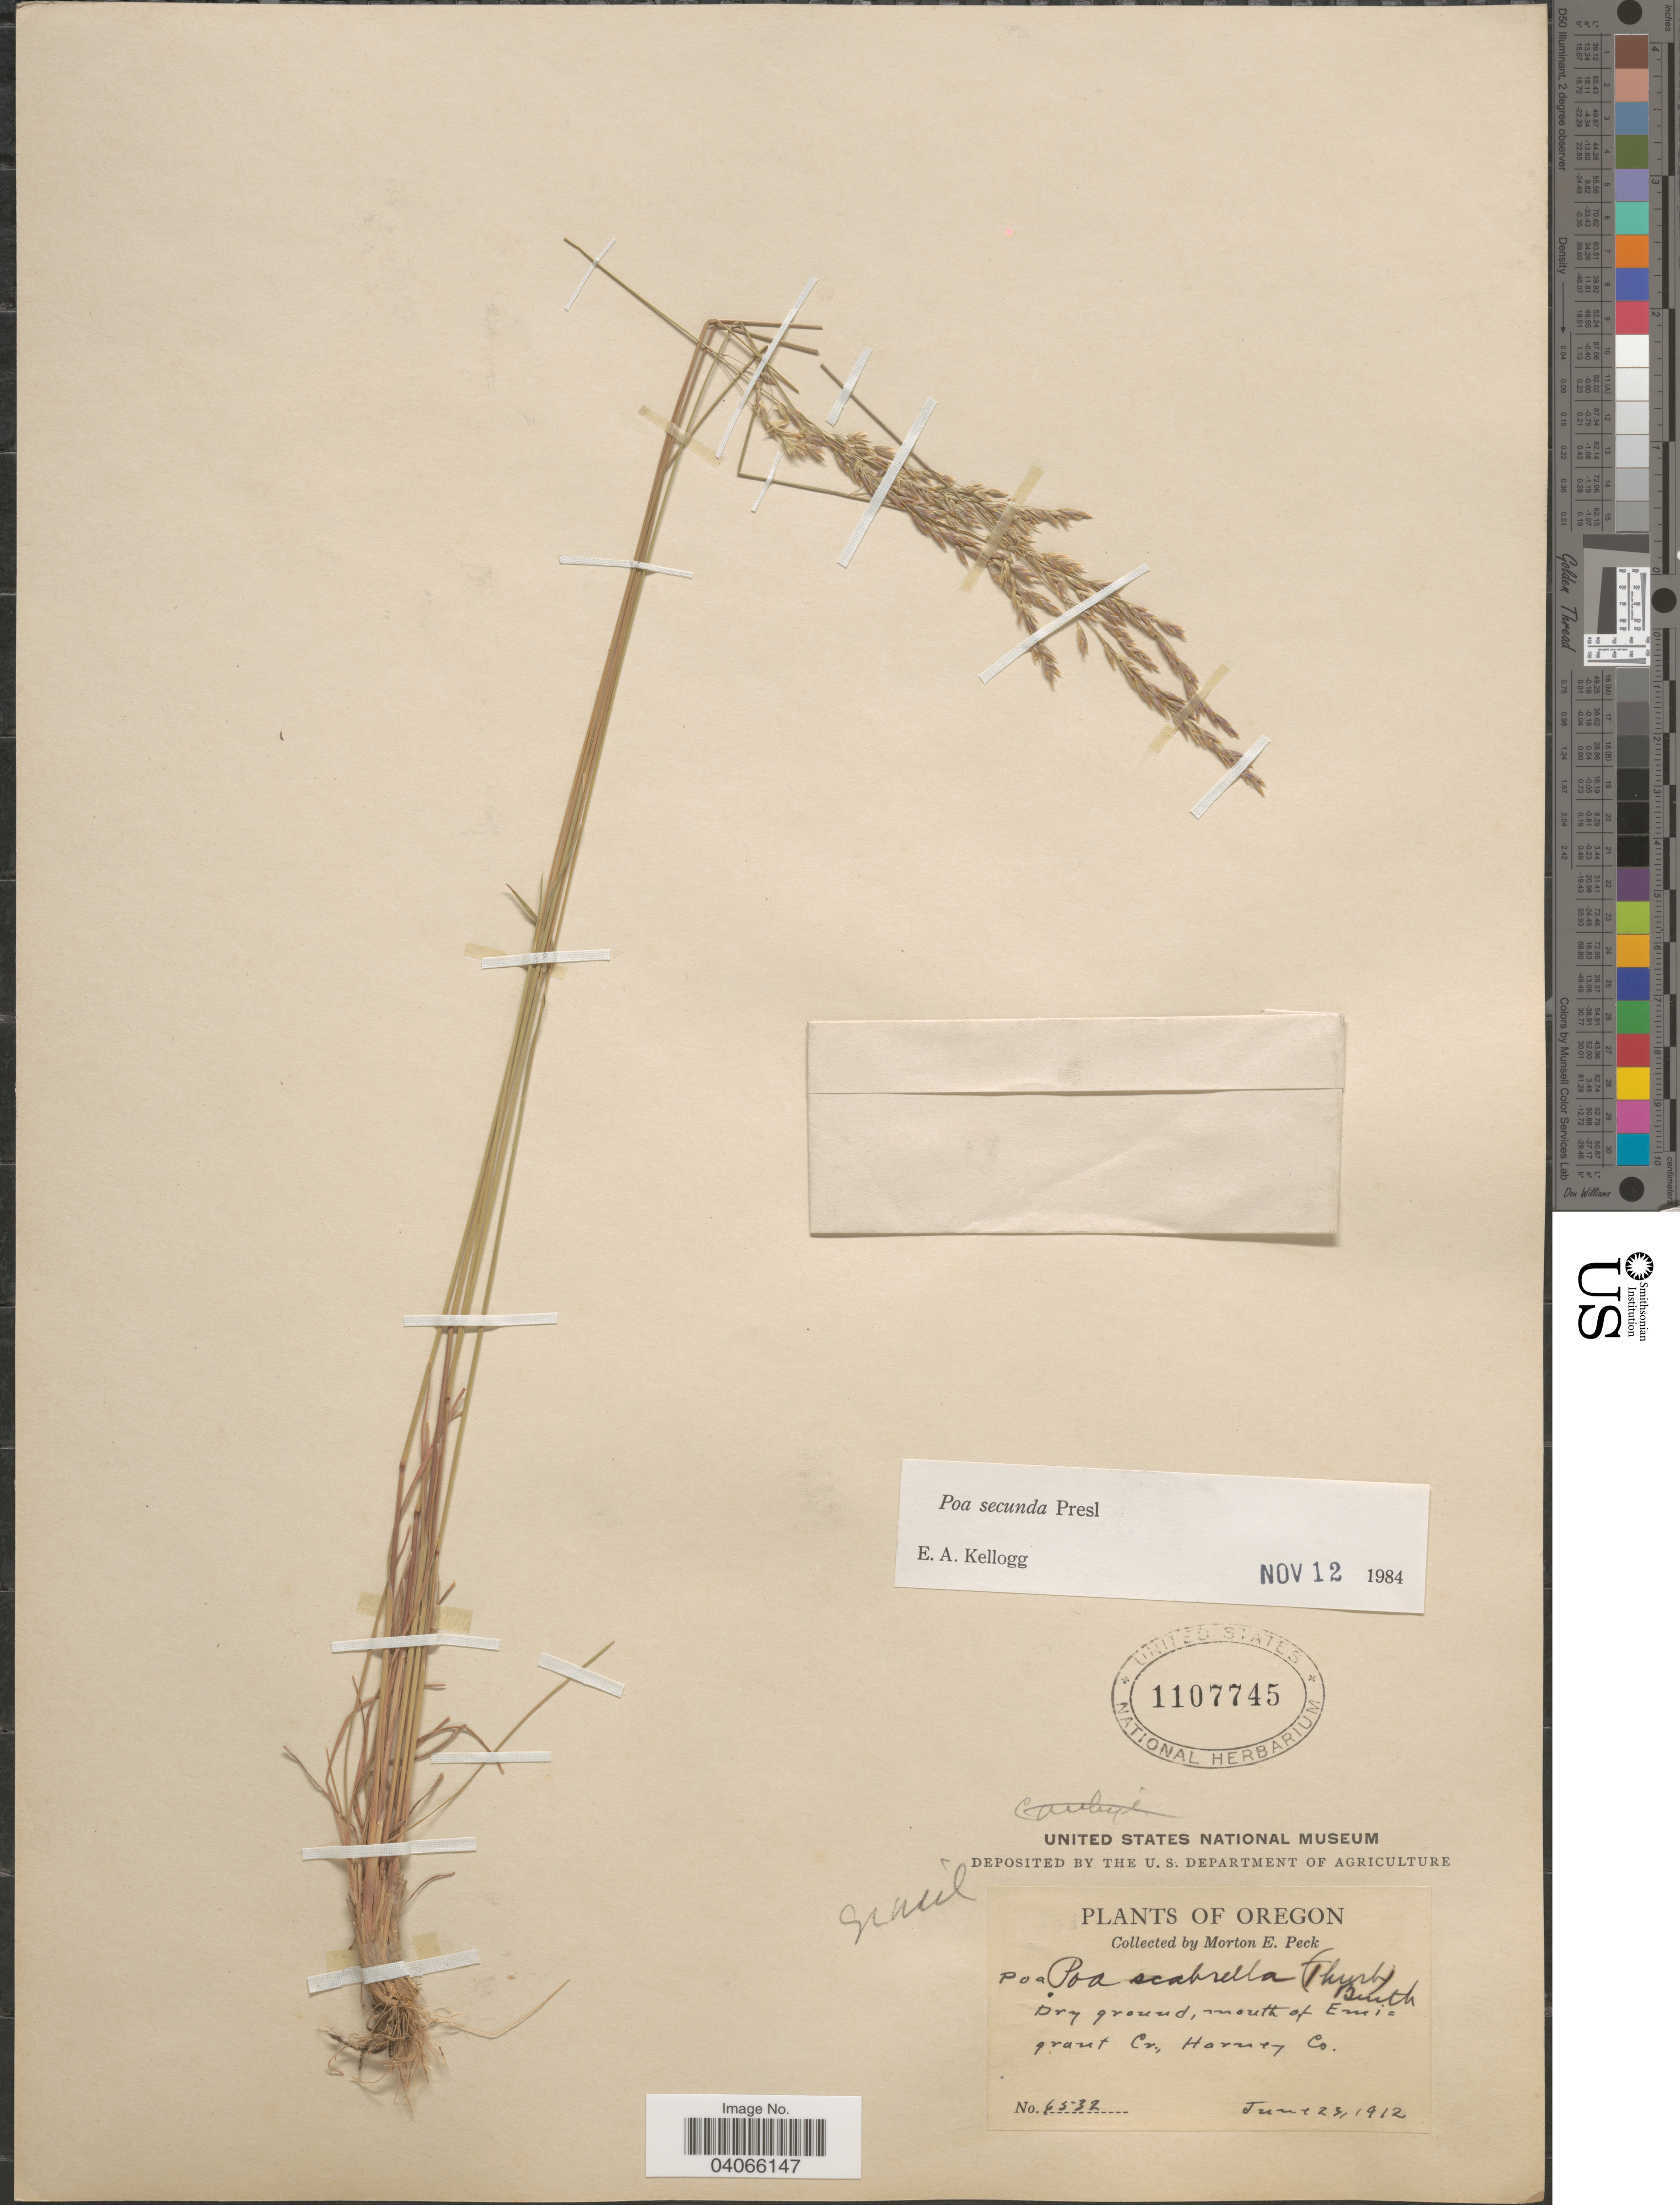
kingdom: Plantae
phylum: Tracheophyta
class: Liliopsida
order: Poales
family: Poaceae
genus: Poa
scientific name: Poa secunda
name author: J. Presl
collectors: M. E. Peck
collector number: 6532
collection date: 1912-06-23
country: United States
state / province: Oregon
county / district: Harney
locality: Dry ground, mouth of Emigrant Cr., Harney Co.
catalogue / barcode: US 1107745